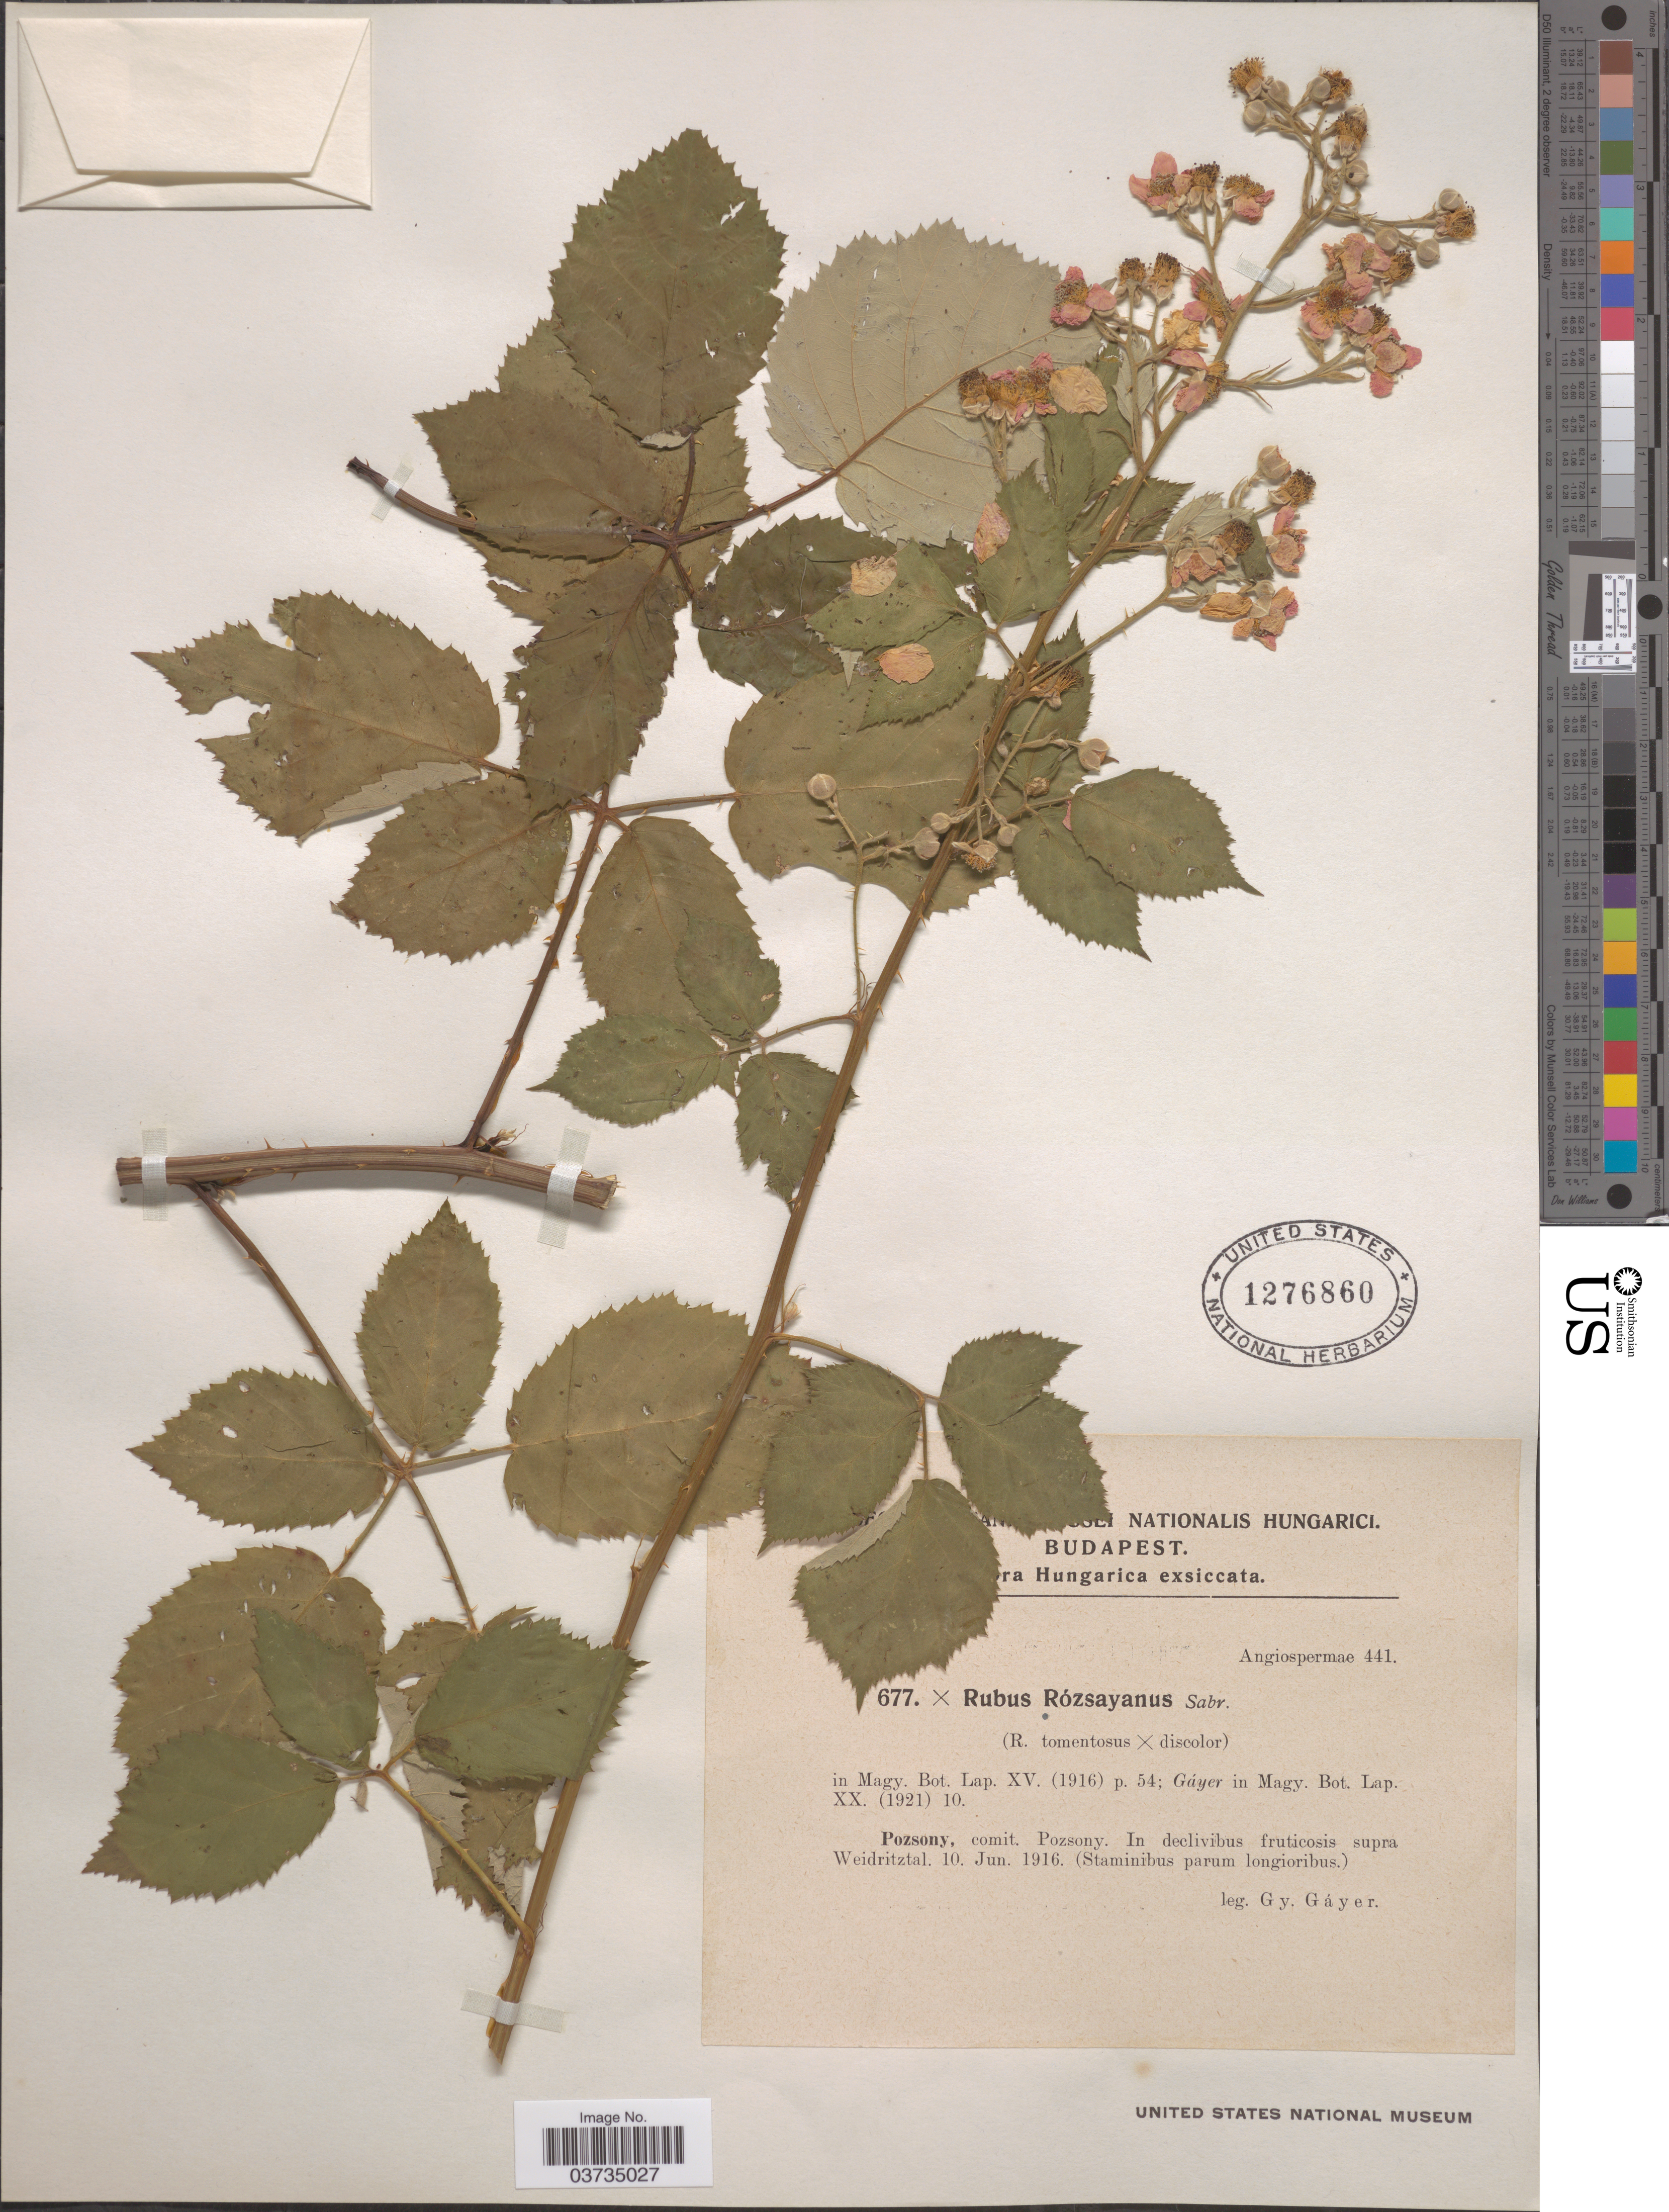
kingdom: Plantae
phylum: Tracheophyta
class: Magnoliopsida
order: Rosales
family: Rosaceae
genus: Rubus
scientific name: Rubus rozsayanus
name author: Sabr.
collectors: G. Gáyer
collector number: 677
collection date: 1916-06-10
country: Hungary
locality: Pozsony, comit. Pozsony. In declivibus fruticosis supra Weidritztal.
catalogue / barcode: US 1276860